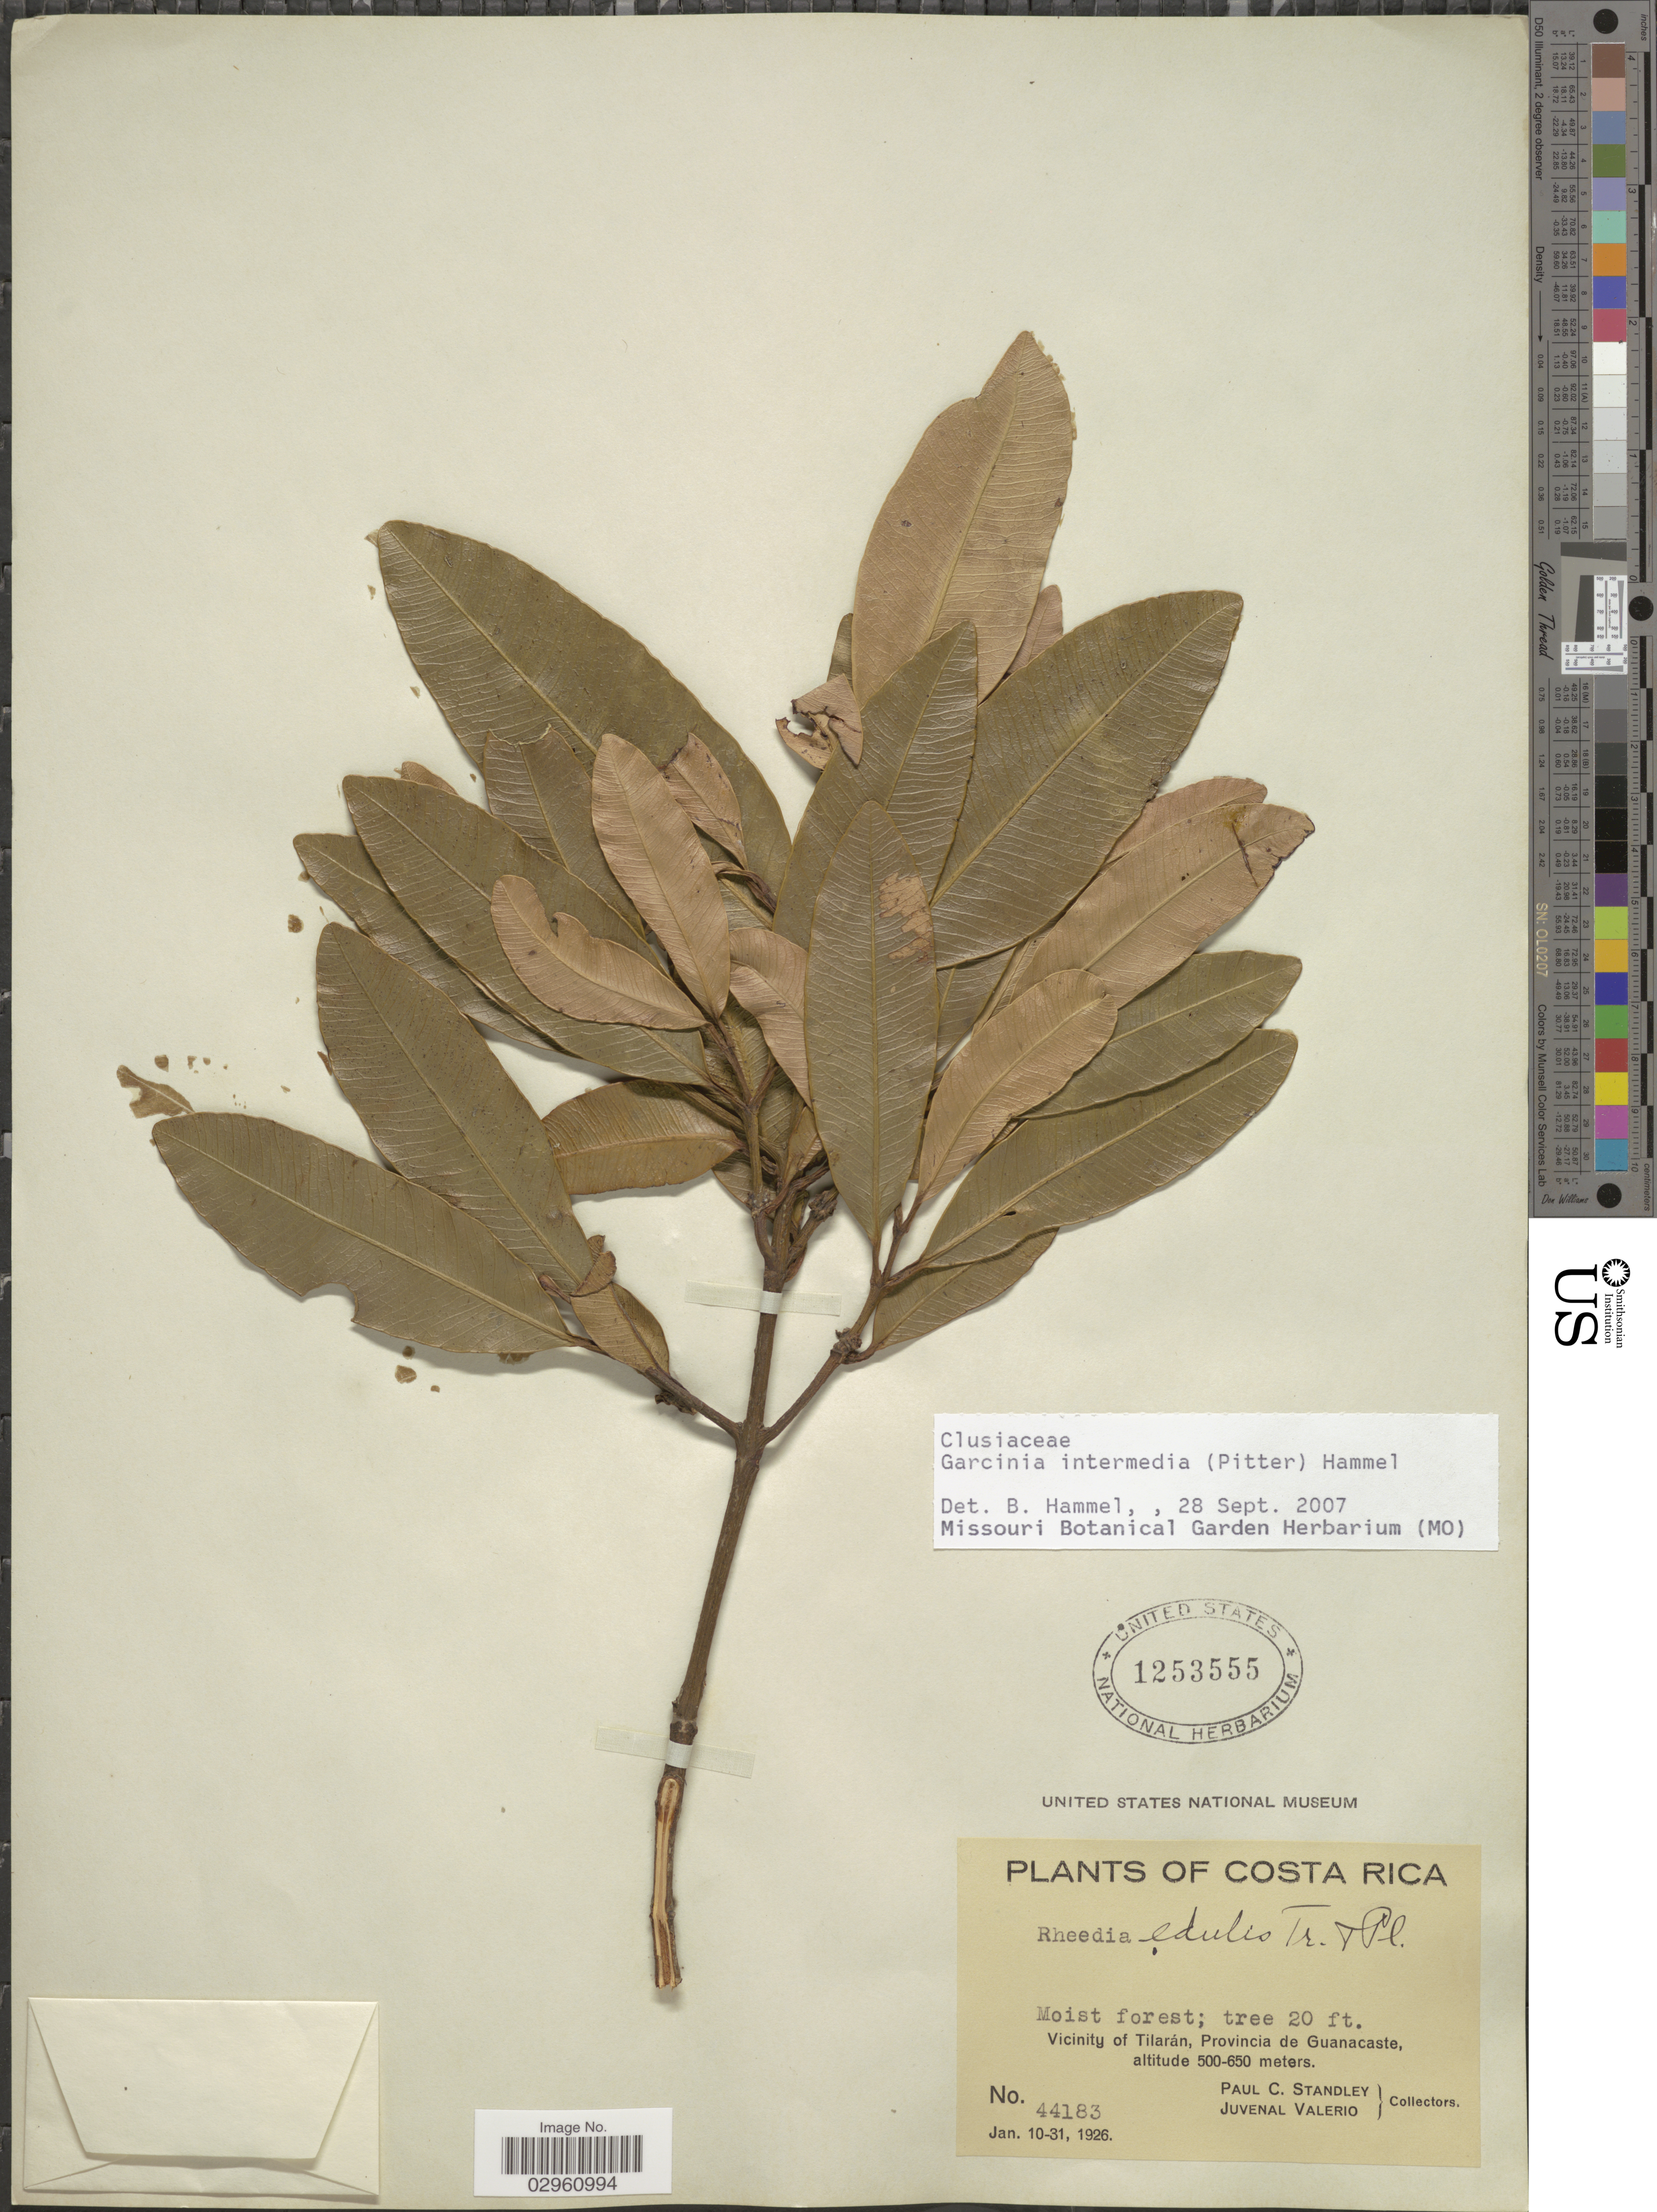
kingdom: Plantae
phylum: Tracheophyta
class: Magnoliopsida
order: Malpighiales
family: Clusiaceae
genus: Garcinia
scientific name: Garcinia intermedia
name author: (Pittier) Hammel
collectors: P. C. Standley & J. Valerio R.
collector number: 44183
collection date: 1926-01-10/1926-01-31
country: Costa Rica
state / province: Guanacaste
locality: Vicinity of Tilarán, Provincia de Guanacaste.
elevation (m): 500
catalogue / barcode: US 1253555